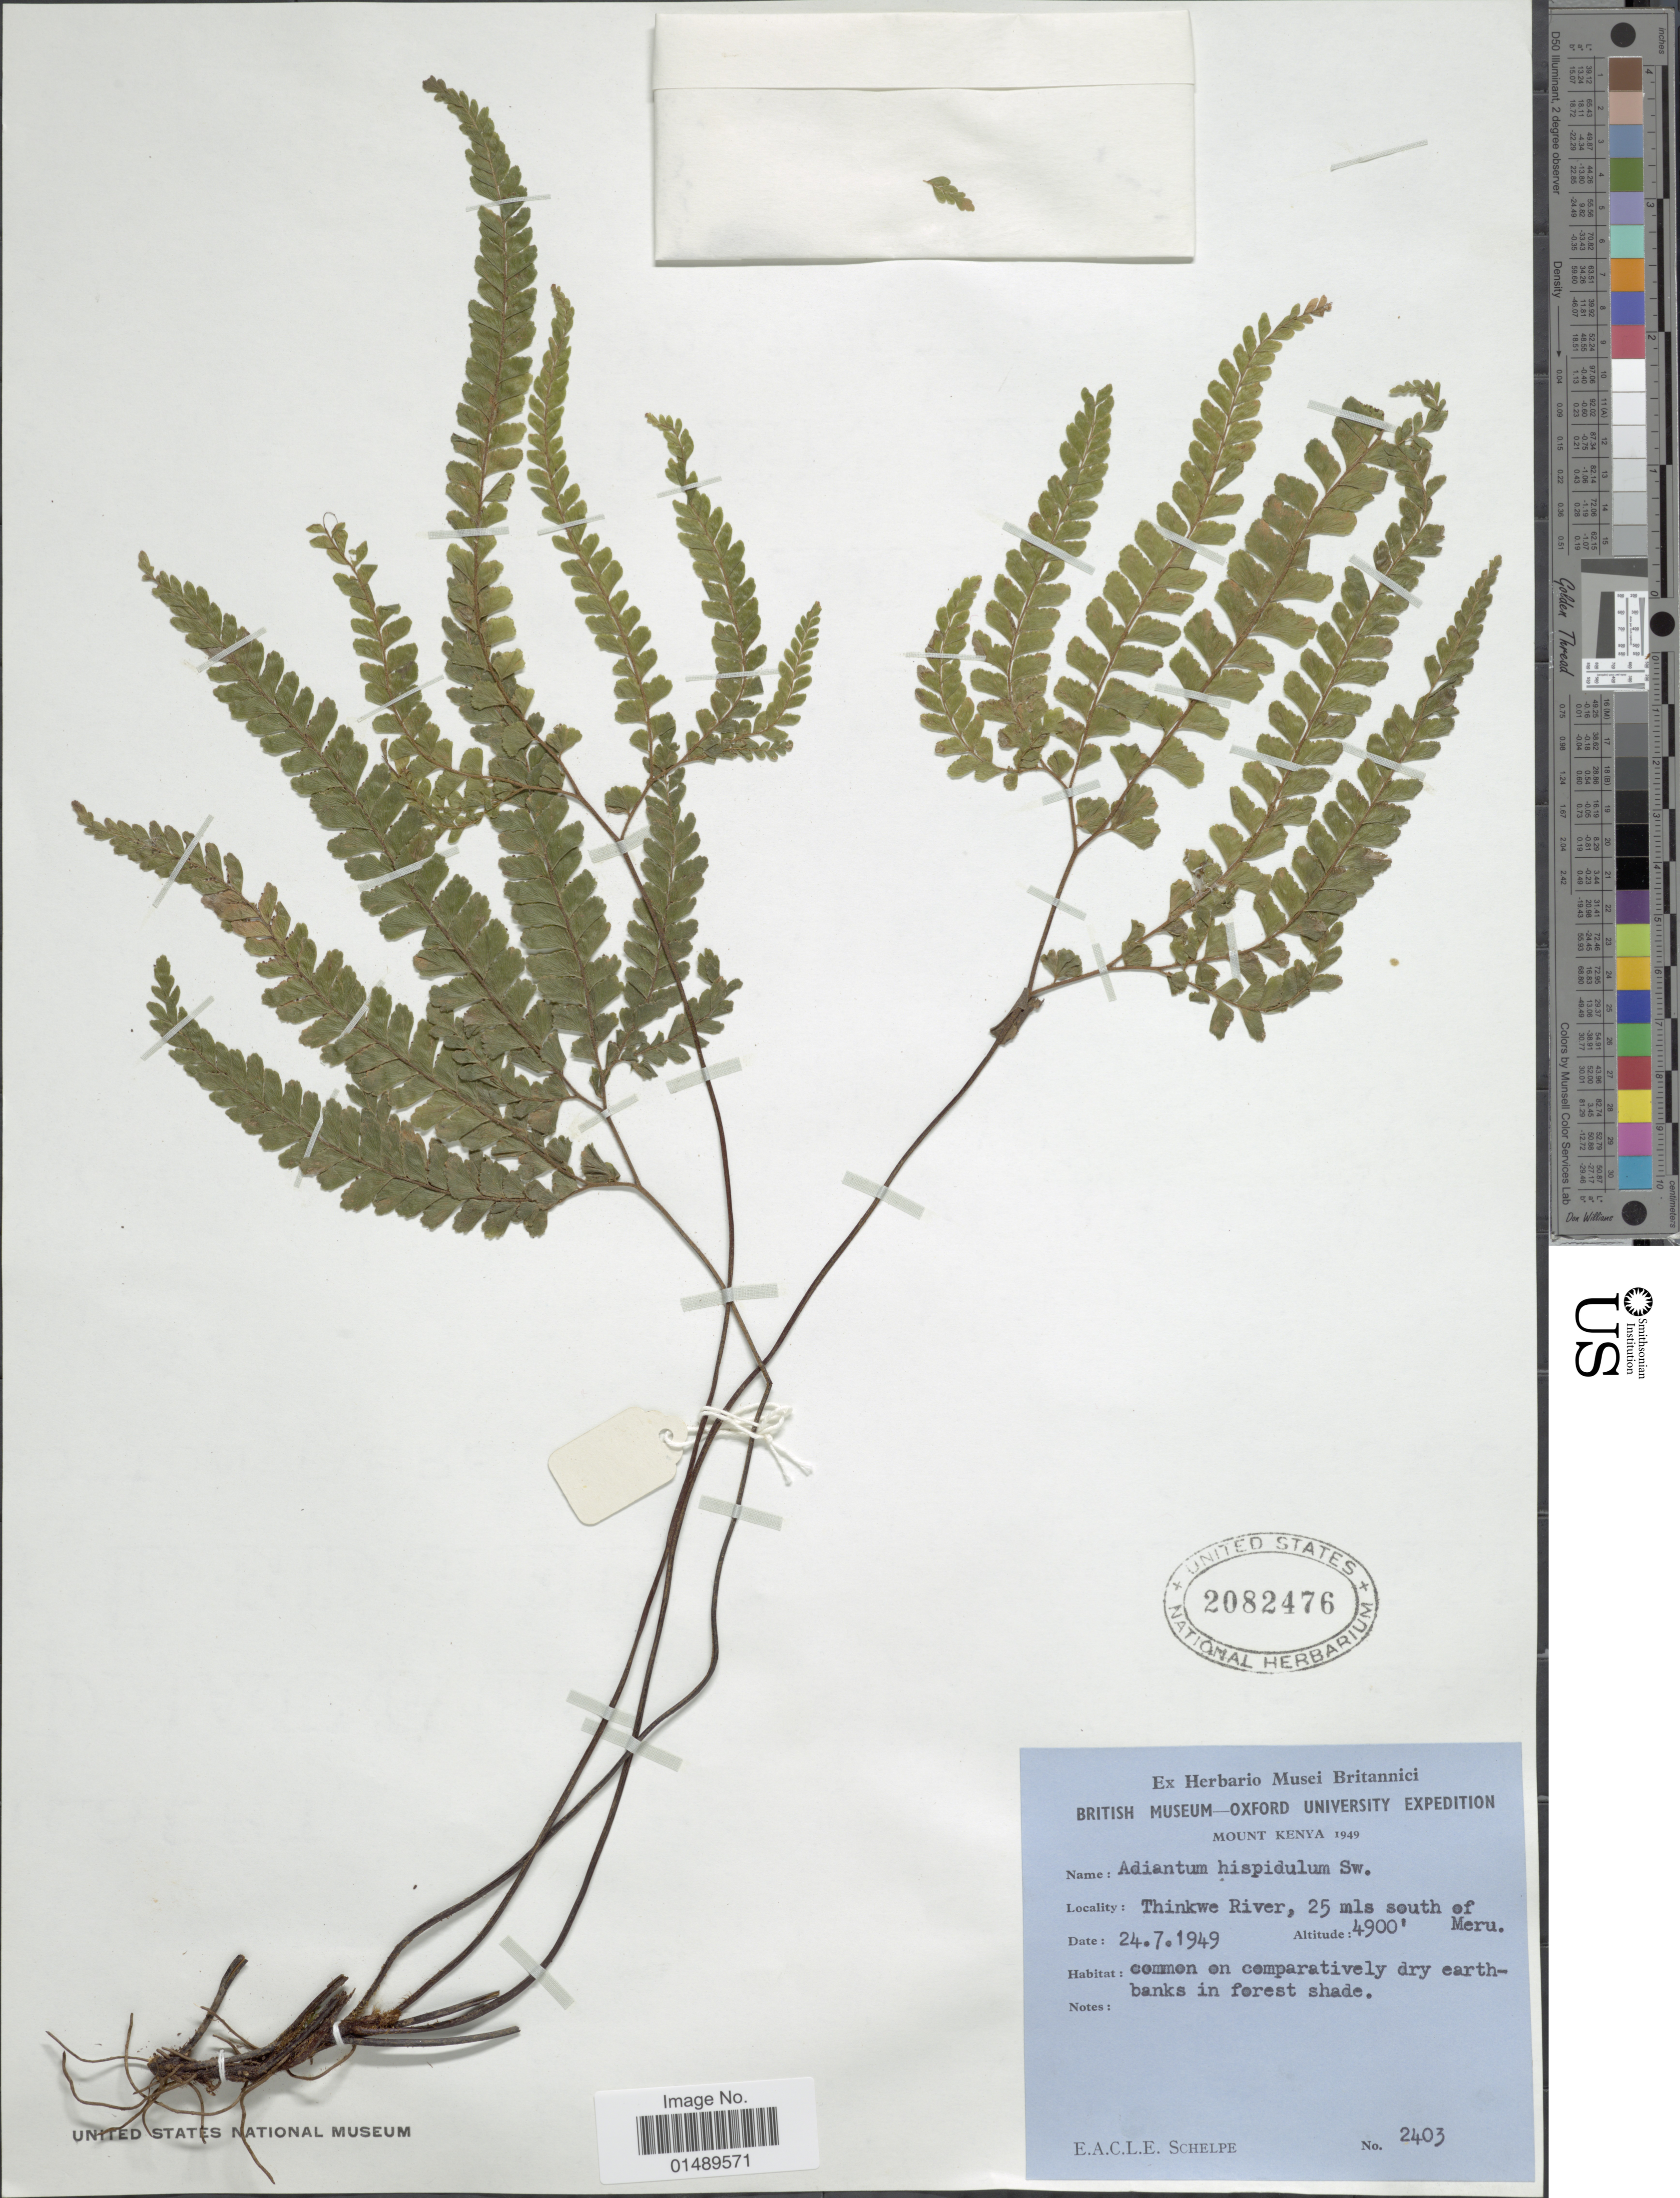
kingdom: Plantae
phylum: Tracheophyta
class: Polypodiopsida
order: Polypodiales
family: Pteridaceae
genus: Adiantum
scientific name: Adiantum hispidulum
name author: Sw.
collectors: E. A. C. L. E. Schelpe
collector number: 2403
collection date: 1949-07-24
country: Kenya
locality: Mount Kenya, Thinkwe River, 25 mls south of Meru.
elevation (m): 1494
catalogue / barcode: US 2082476